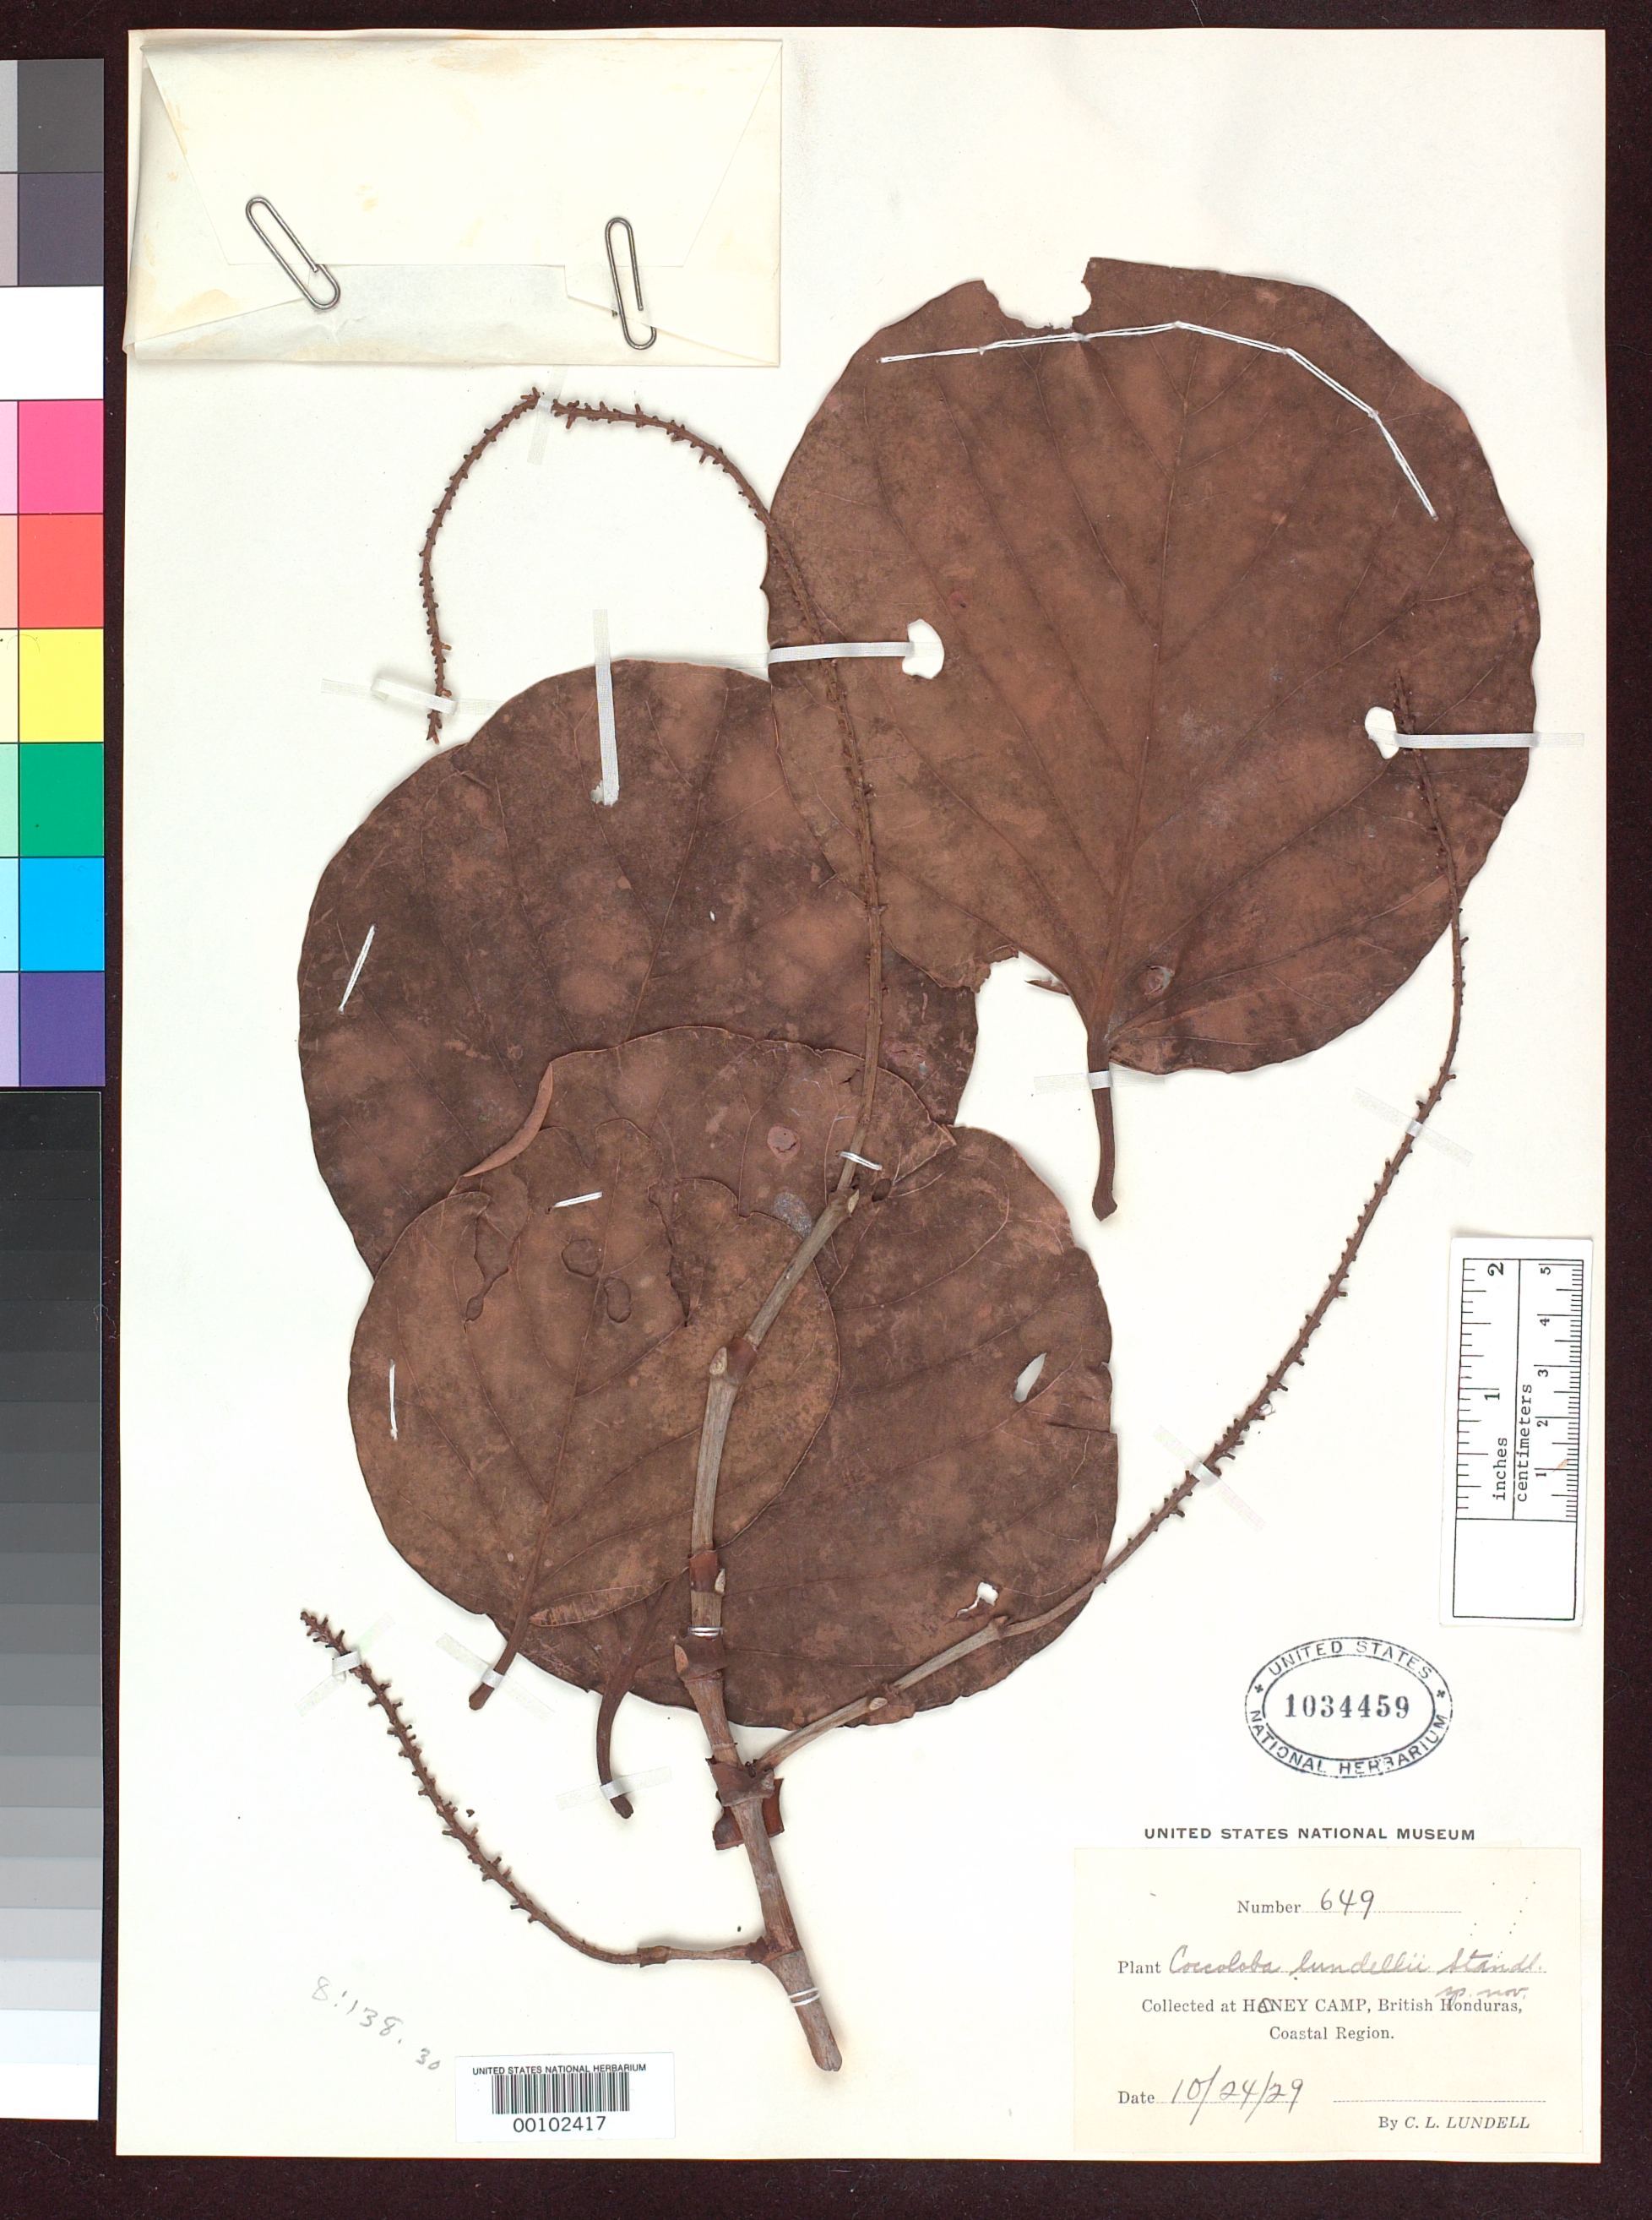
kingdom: Plantae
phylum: Tracheophyta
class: Magnoliopsida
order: Caryophyllales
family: Polygonaceae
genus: Coccoloba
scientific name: Coccoloba lundellii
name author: Standl.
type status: Isotype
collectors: C. L. Lundell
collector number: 649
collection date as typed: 24 Oct 1929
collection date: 1929-10-24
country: Belize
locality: Honey Camp.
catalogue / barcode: US 1034459